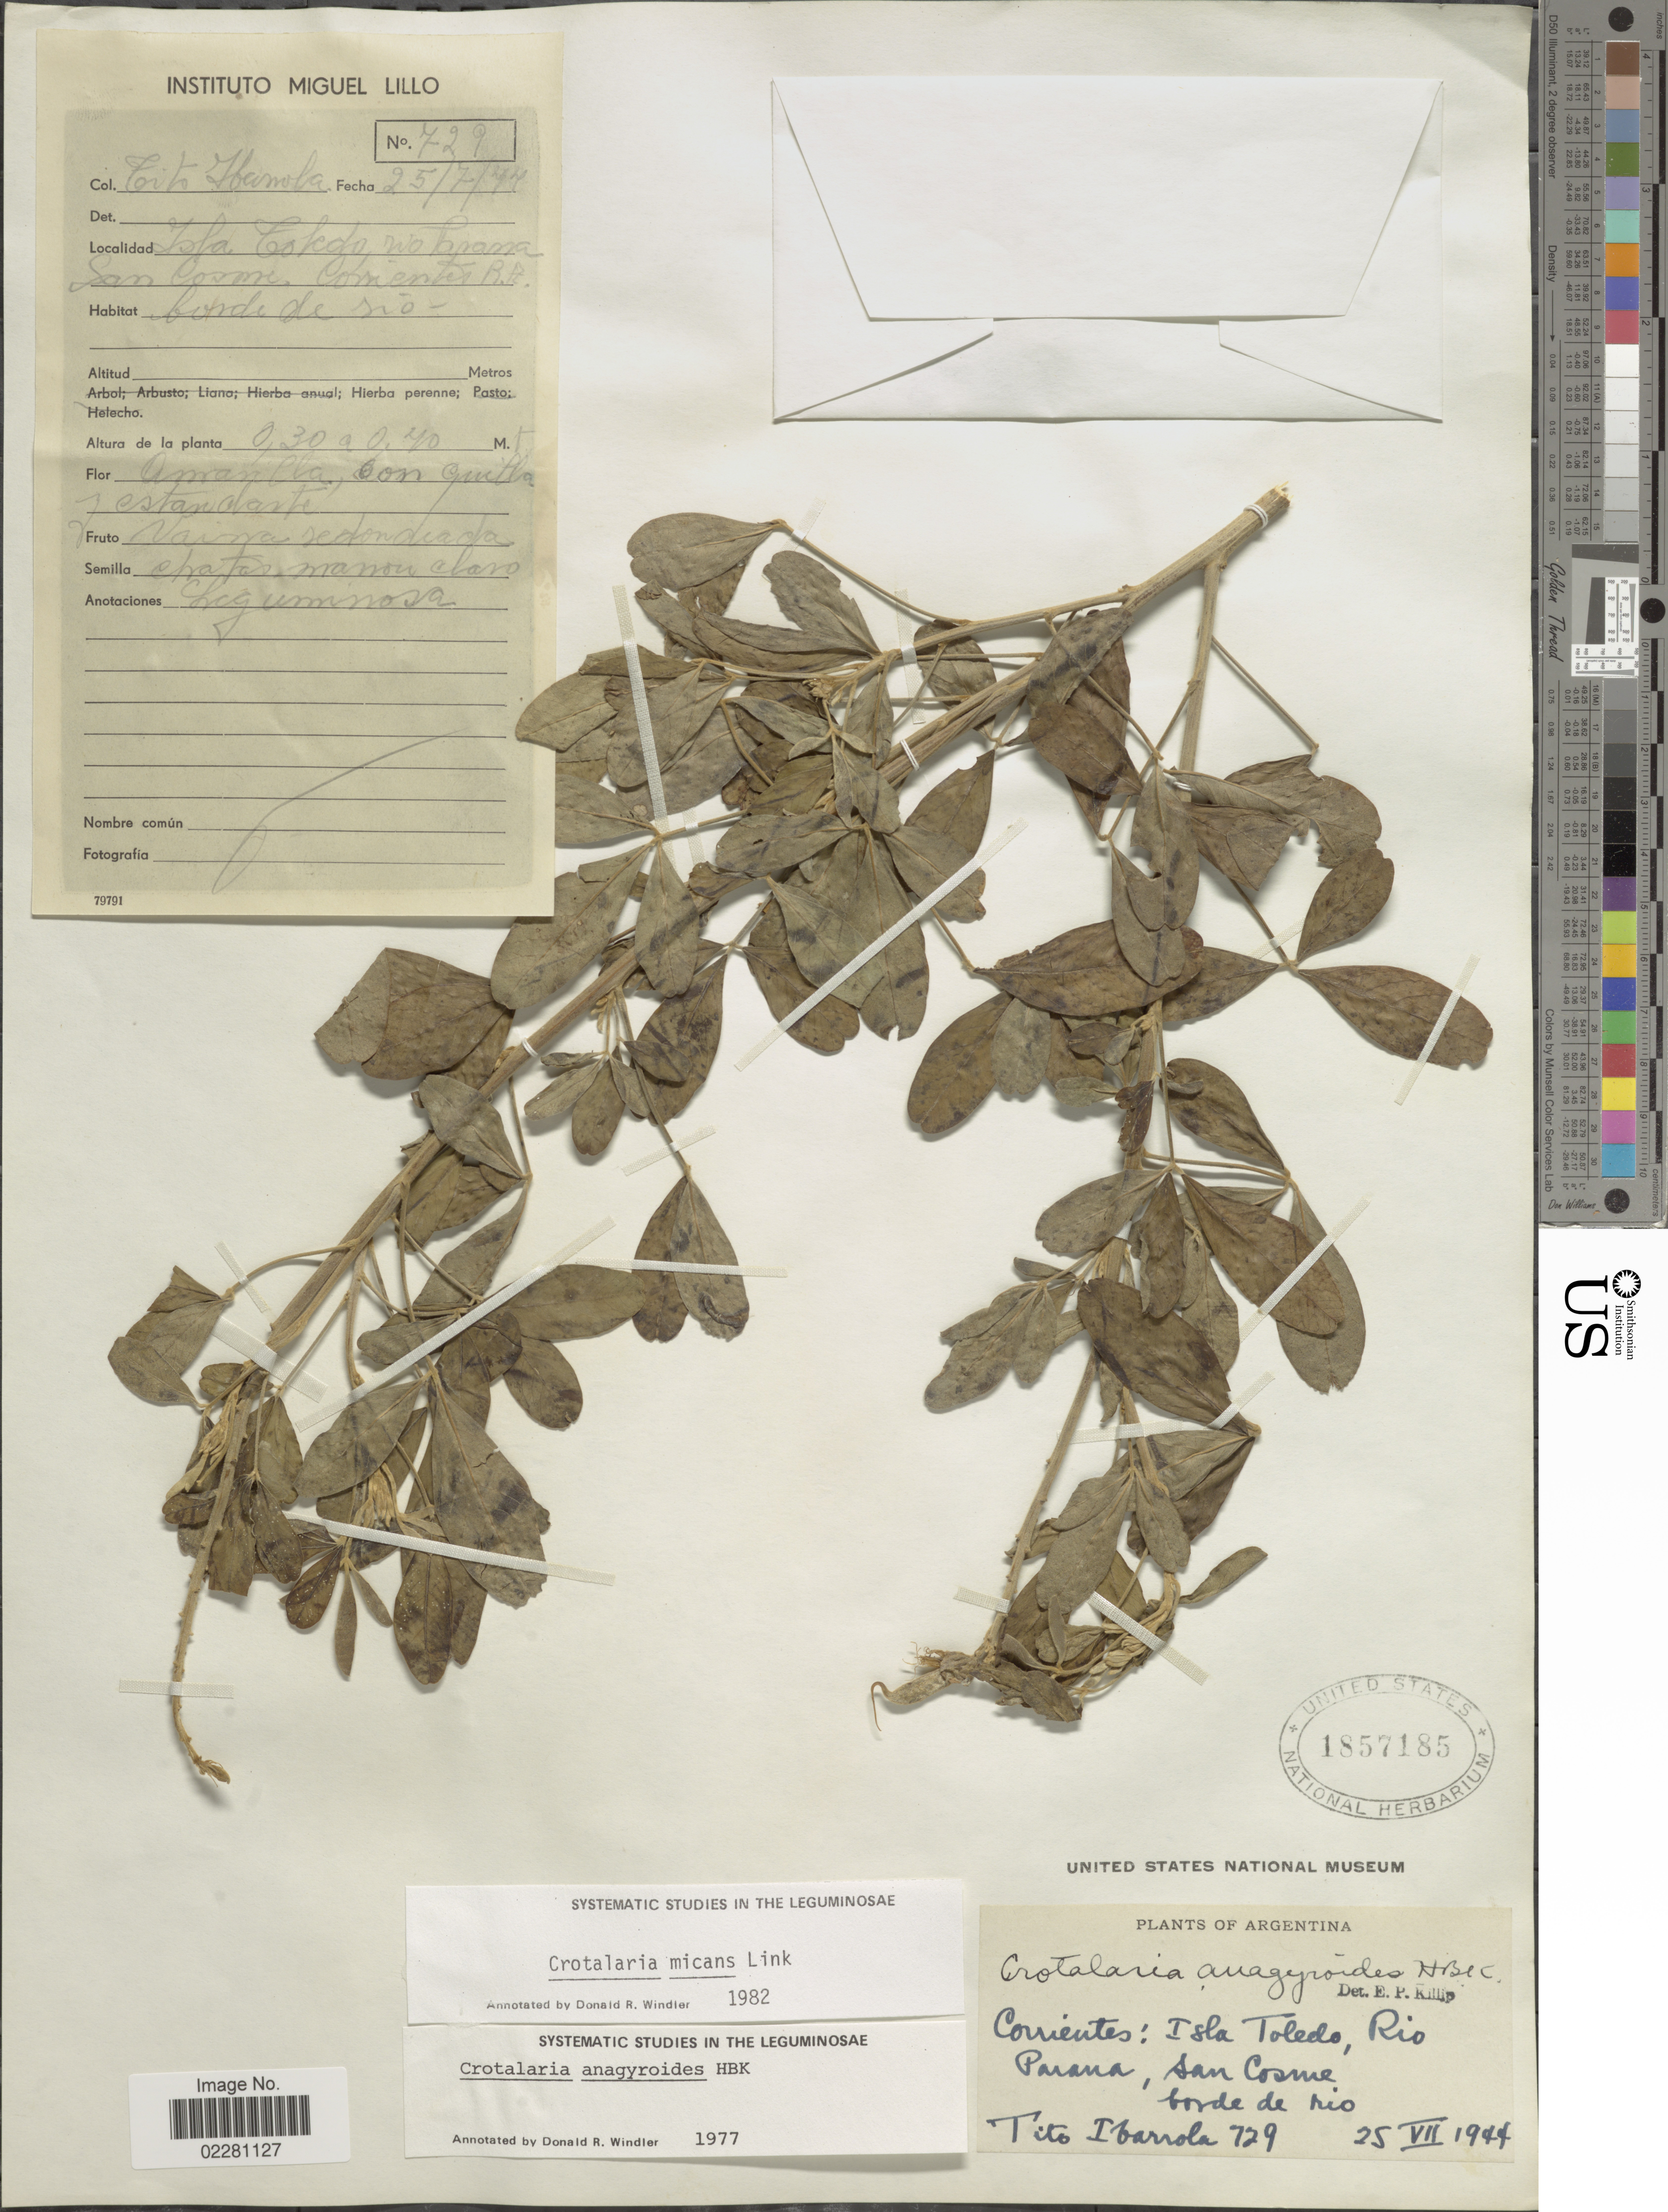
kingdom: Plantae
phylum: Tracheophyta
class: Magnoliopsida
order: Fabales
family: Fabaceae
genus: Crotalaria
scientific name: Crotalaria micans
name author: Link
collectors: T. Ibarrola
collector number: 729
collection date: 1944-07-25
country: Argentina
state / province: Corrientes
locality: Isla Toledo, Rio Parana, San Cosme, borde de rio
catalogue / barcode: US 1857185